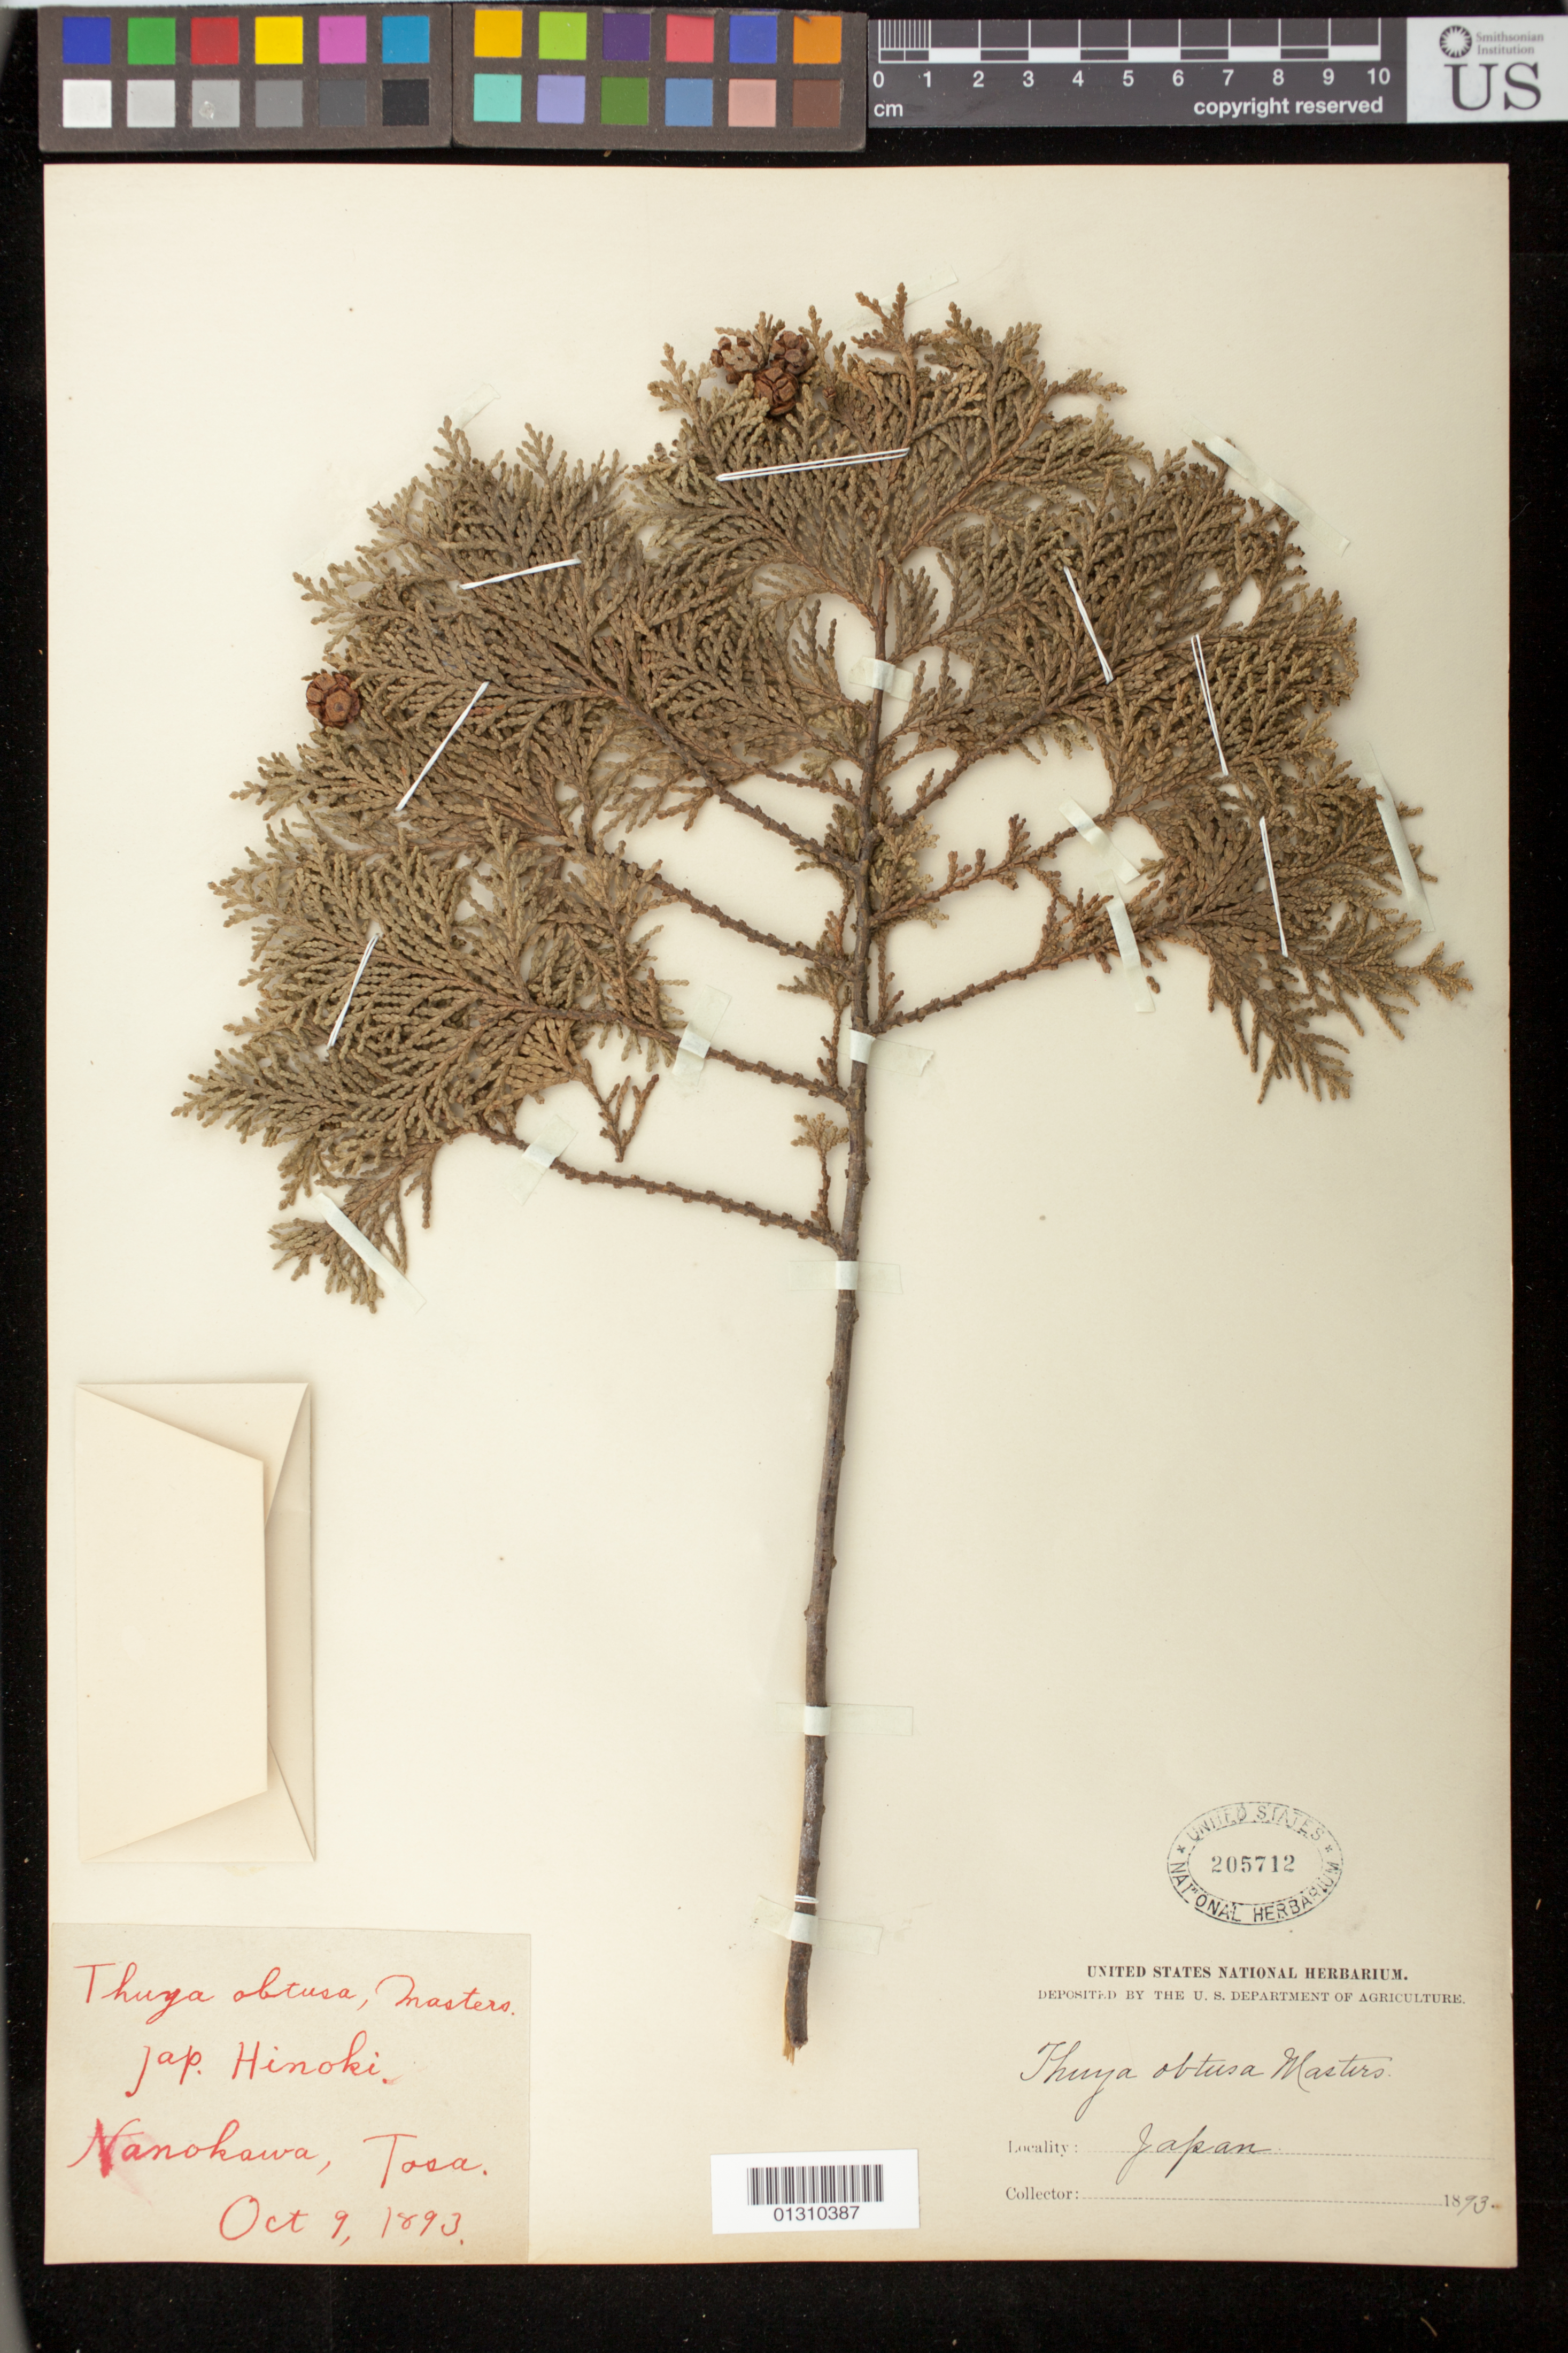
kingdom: Plantae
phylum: Tracheophyta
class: Pinopsida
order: Pinales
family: Cupressaceae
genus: Chamaecyparis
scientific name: Chamaecyparis pisifera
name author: (Siebold & Zucc.) Endl.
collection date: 1893-10-09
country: Japan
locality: Nanokawa, Tosa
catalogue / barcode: US 205712